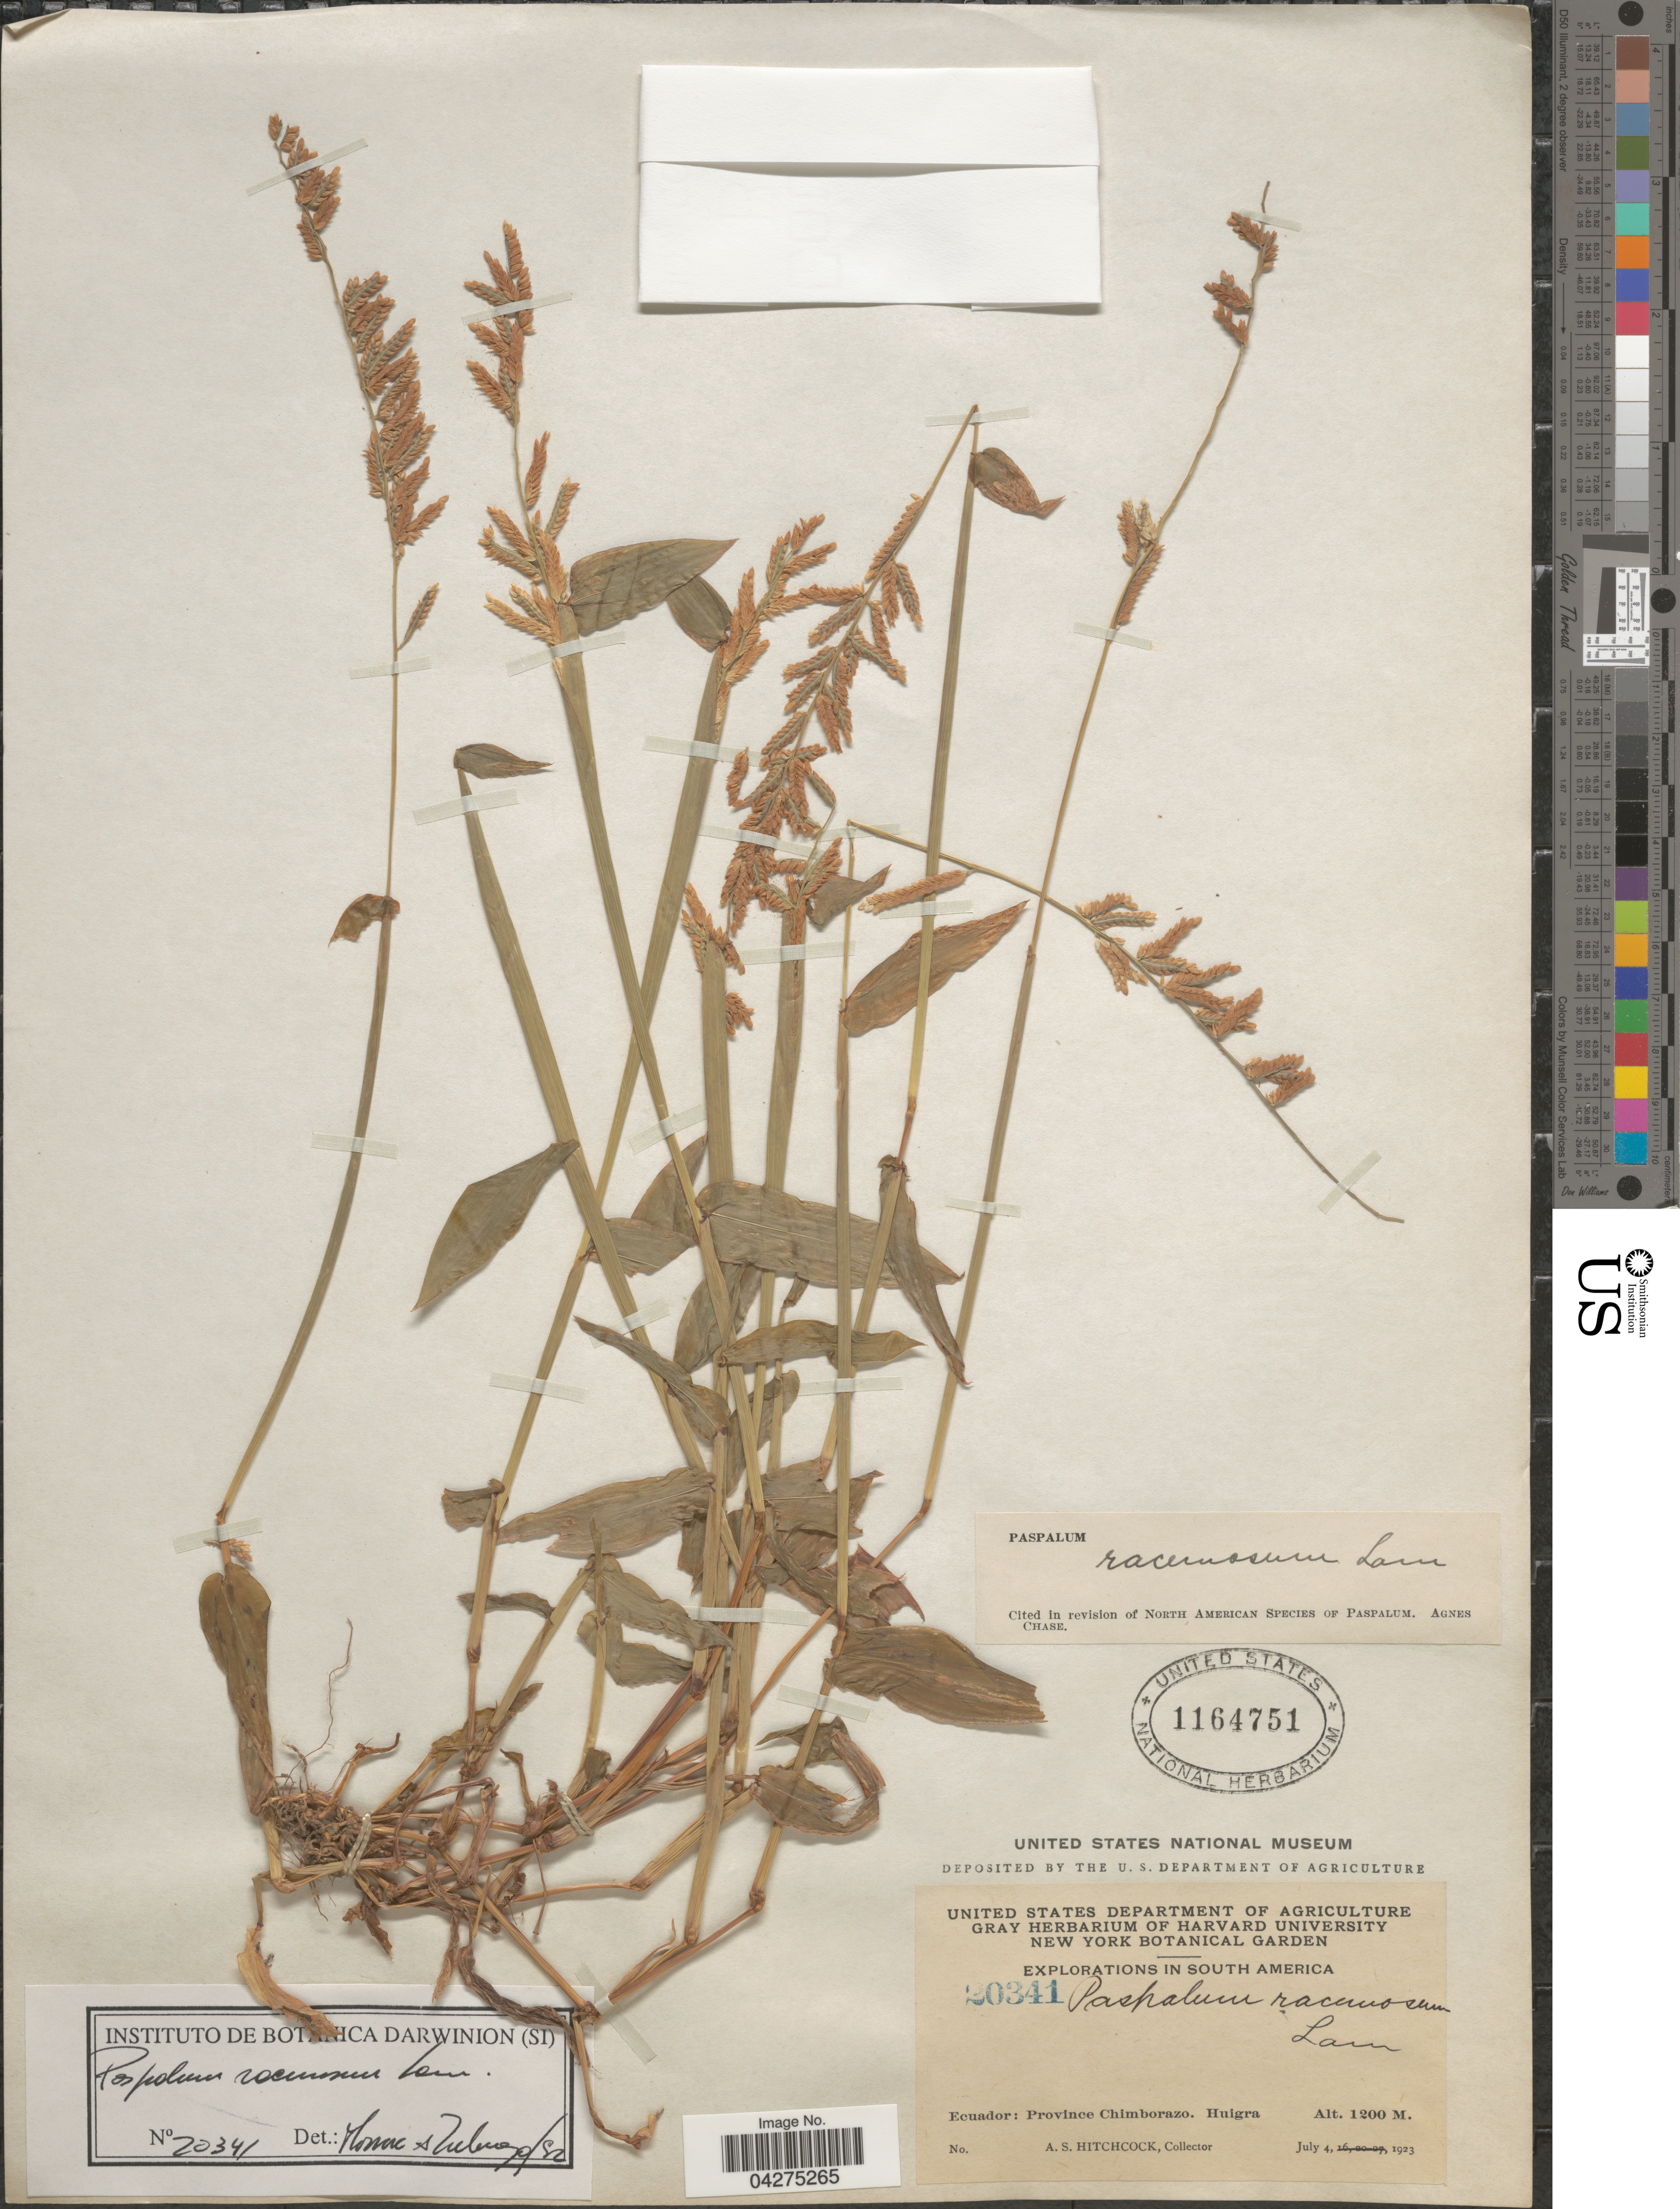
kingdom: Plantae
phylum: Tracheophyta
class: Liliopsida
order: Poales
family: Poaceae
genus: Paspalum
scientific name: Paspalum racemosum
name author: Lam.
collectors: A. S. Hitchcock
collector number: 20341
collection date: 1923-07-04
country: Ecuador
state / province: Chimborazo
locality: Explorations in South America. Huigra.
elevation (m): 1200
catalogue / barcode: US 1164751